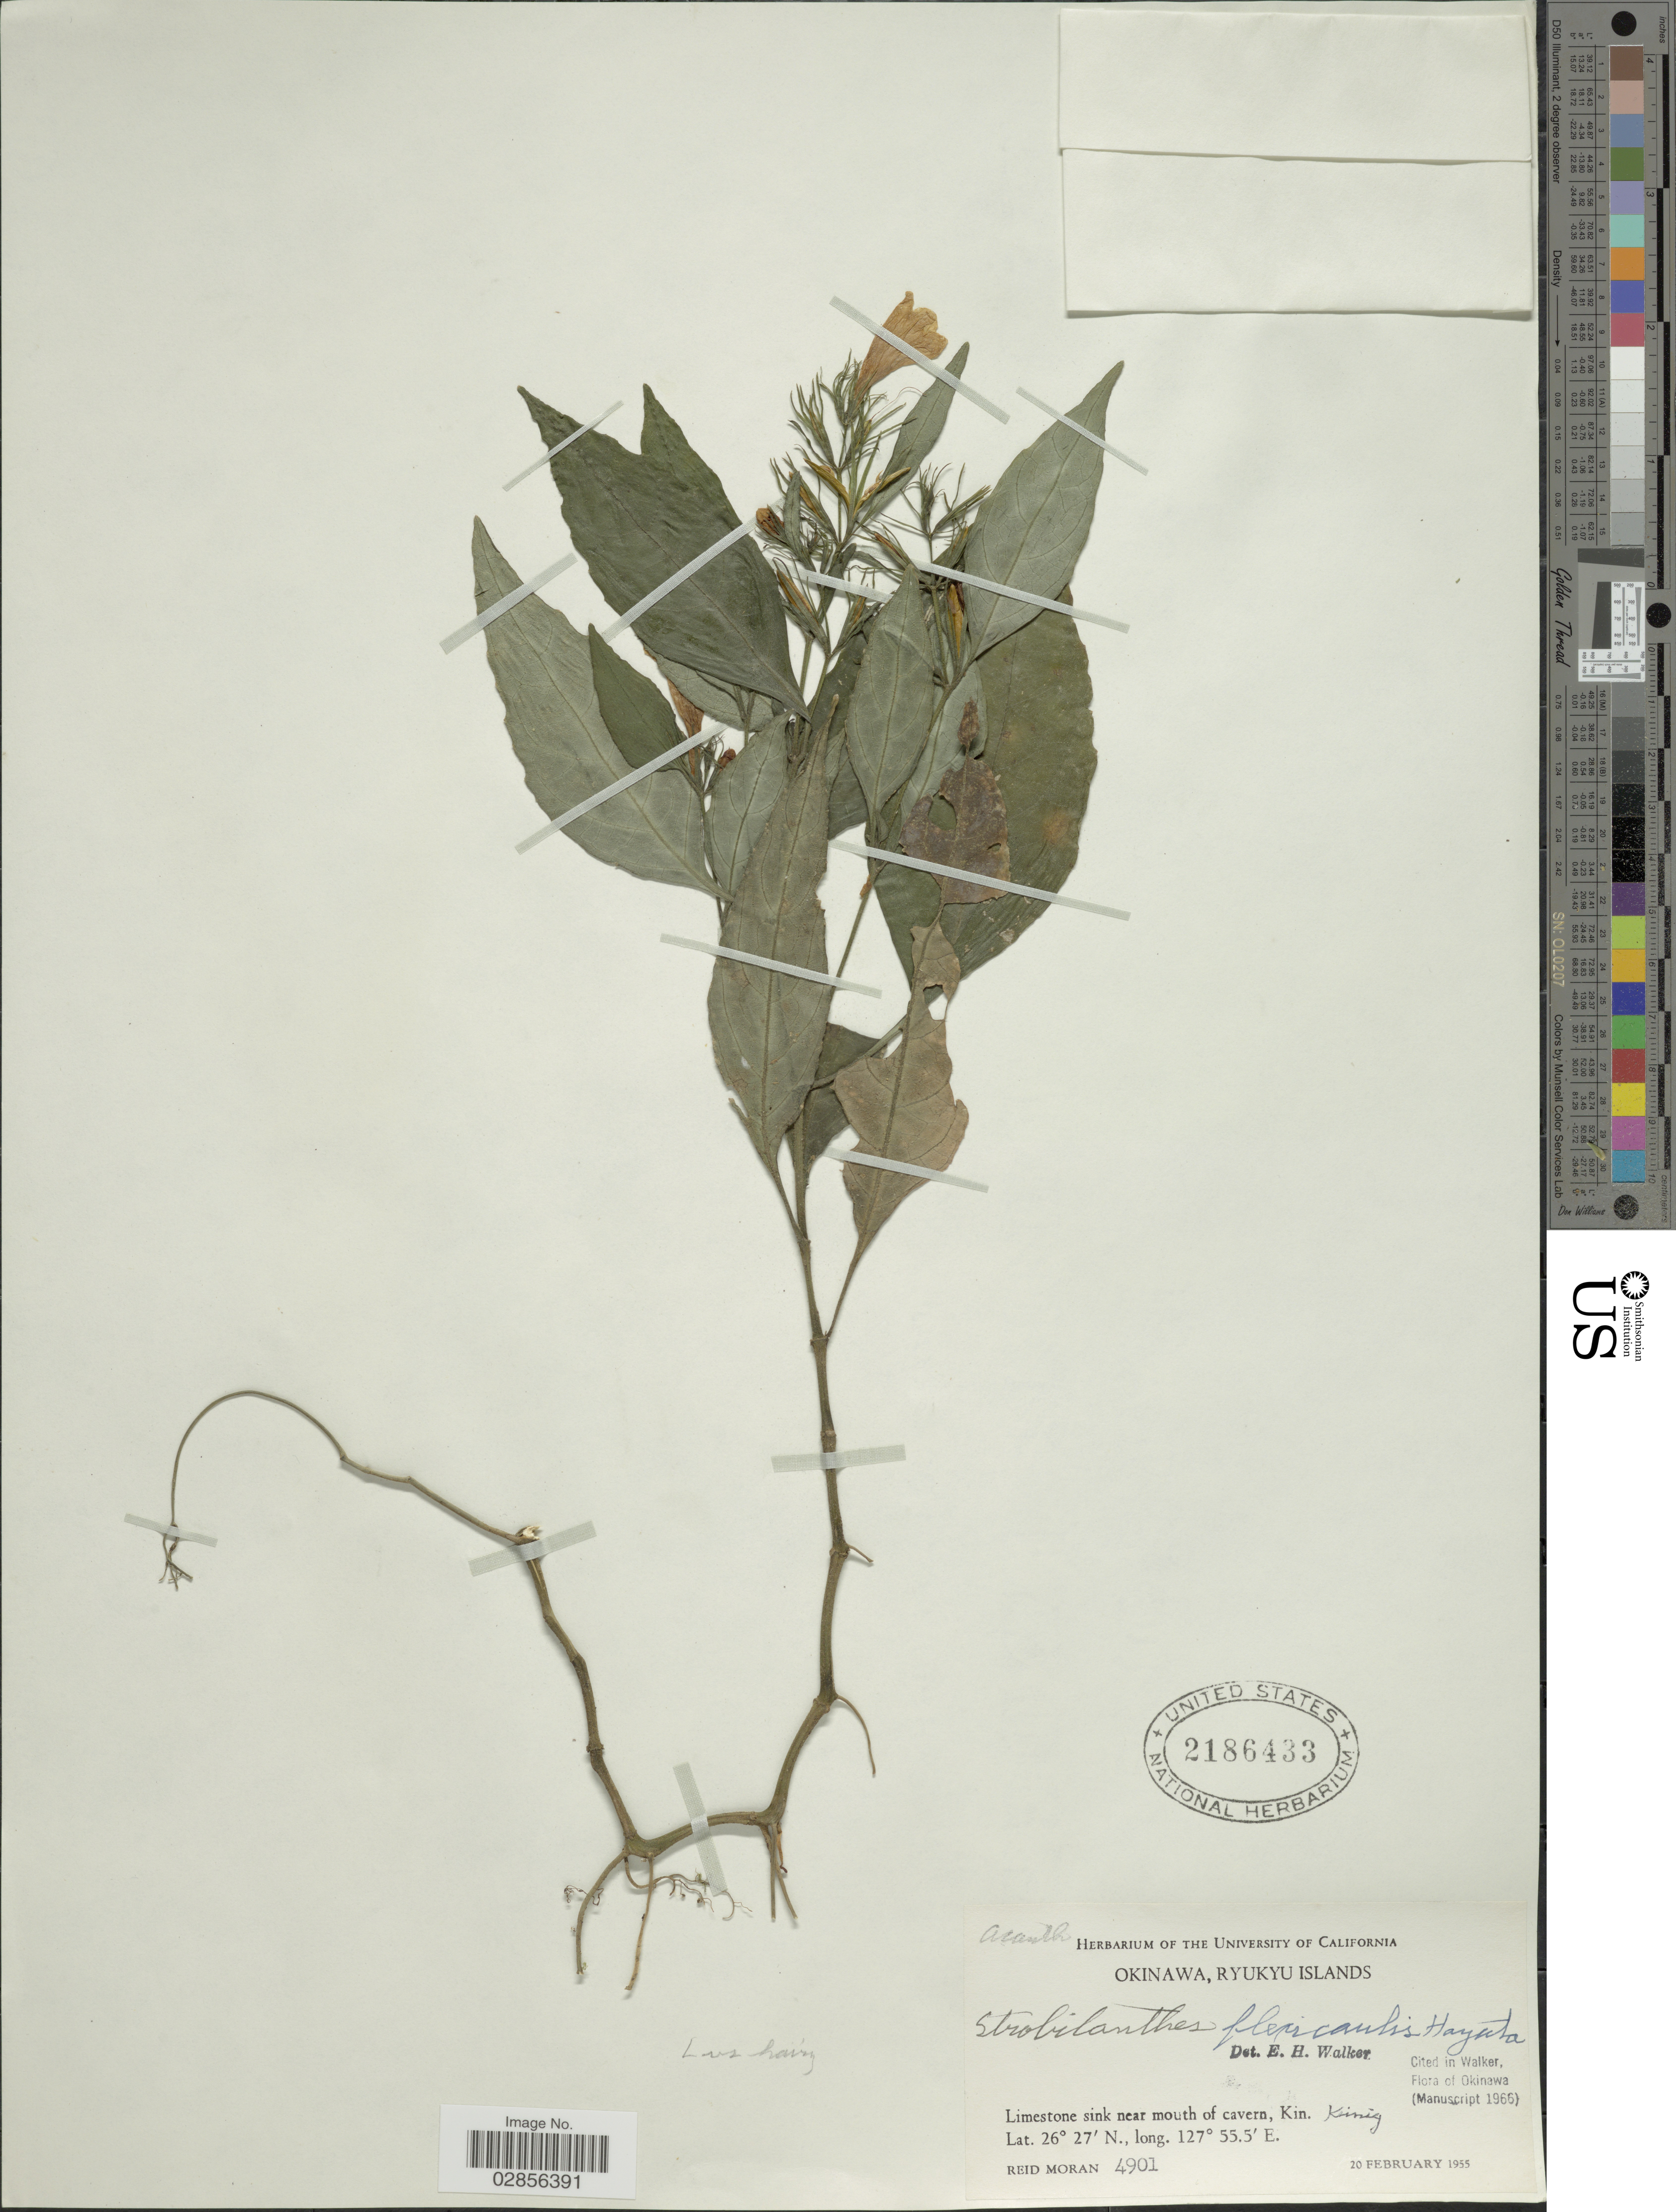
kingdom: Plantae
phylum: Tracheophyta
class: Magnoliopsida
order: Lamiales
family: Acanthaceae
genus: Strobilanthes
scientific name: Strobilanthes flexicaulis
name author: Hayata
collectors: R. V. Moran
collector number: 4901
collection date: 1955-02-20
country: Japan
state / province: Okinawa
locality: Ryukyu Islands. Limestone sink near mouth of cavern, Kin. Kinig.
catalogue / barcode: US 2186433